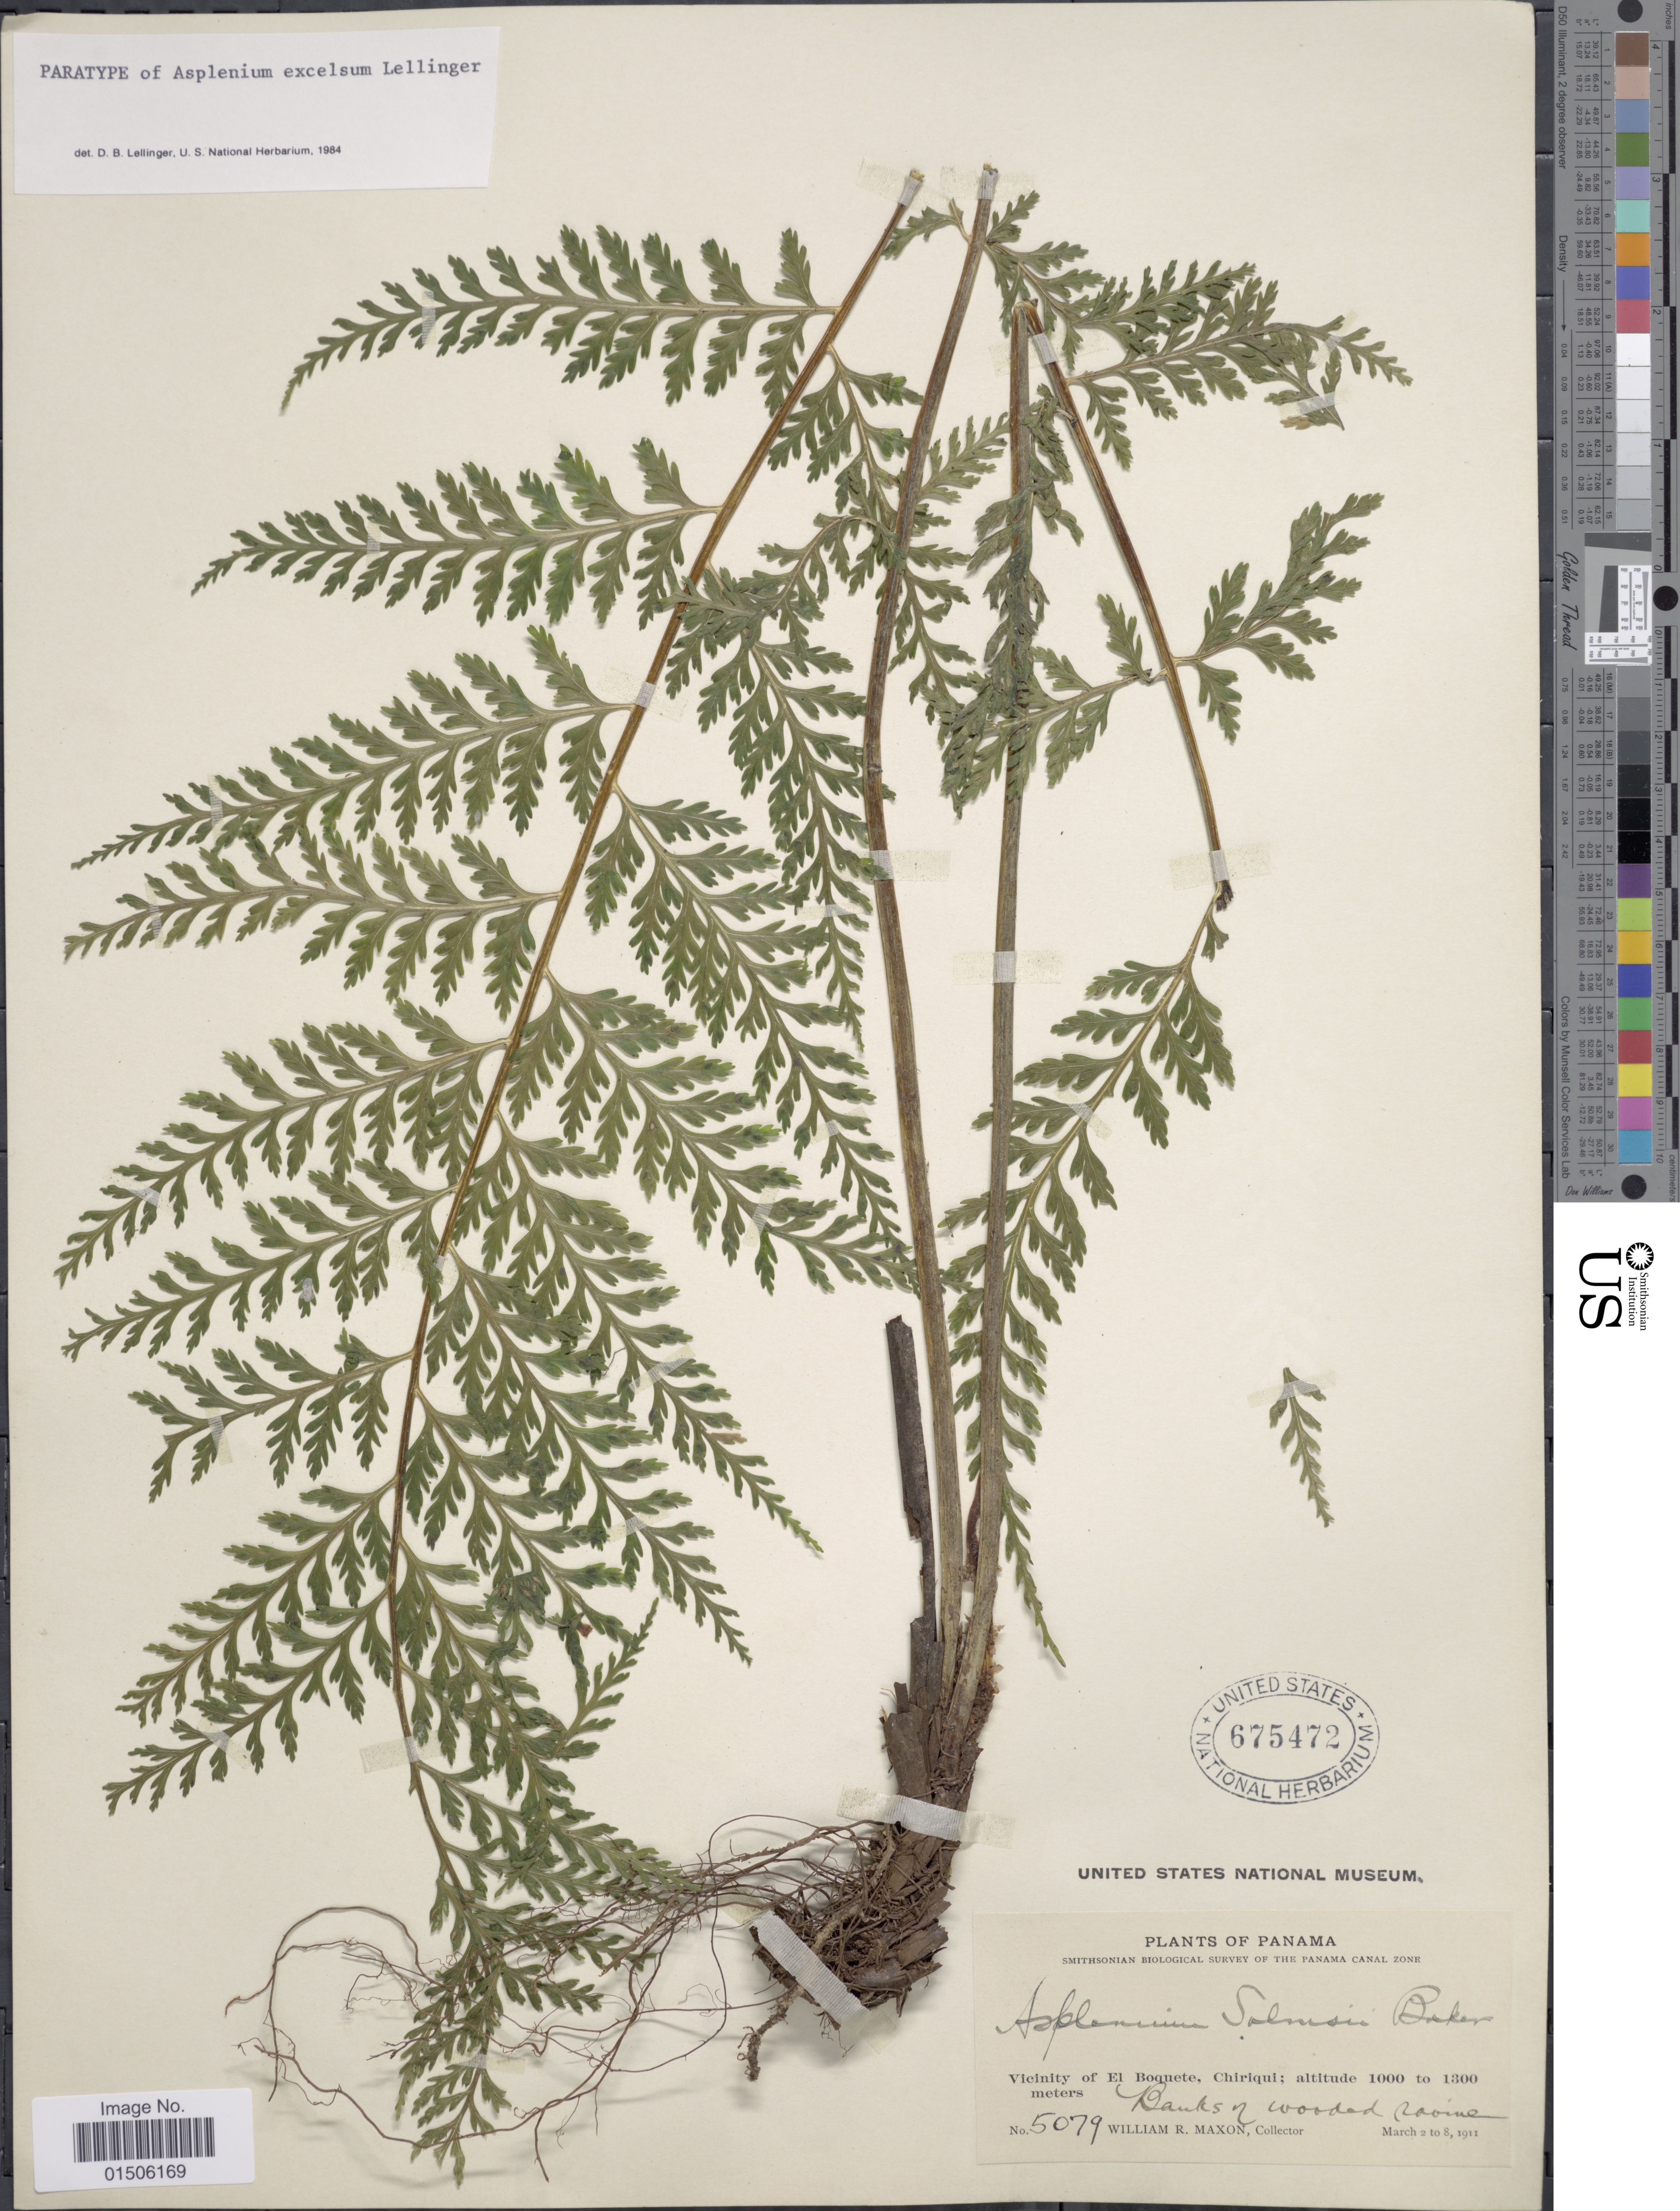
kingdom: Plantae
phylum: Tracheophyta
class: Polypodiopsida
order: Polypodiales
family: Aspleniaceae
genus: Asplenium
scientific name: Asplenium excelsum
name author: Lellinger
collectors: W. R. Maxon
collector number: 5079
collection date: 1911-03-02/1911-03-08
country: Panama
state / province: Chiriqui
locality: Vicinity of El Boquete, Banks of wooded ravine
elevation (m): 1000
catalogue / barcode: US 675472